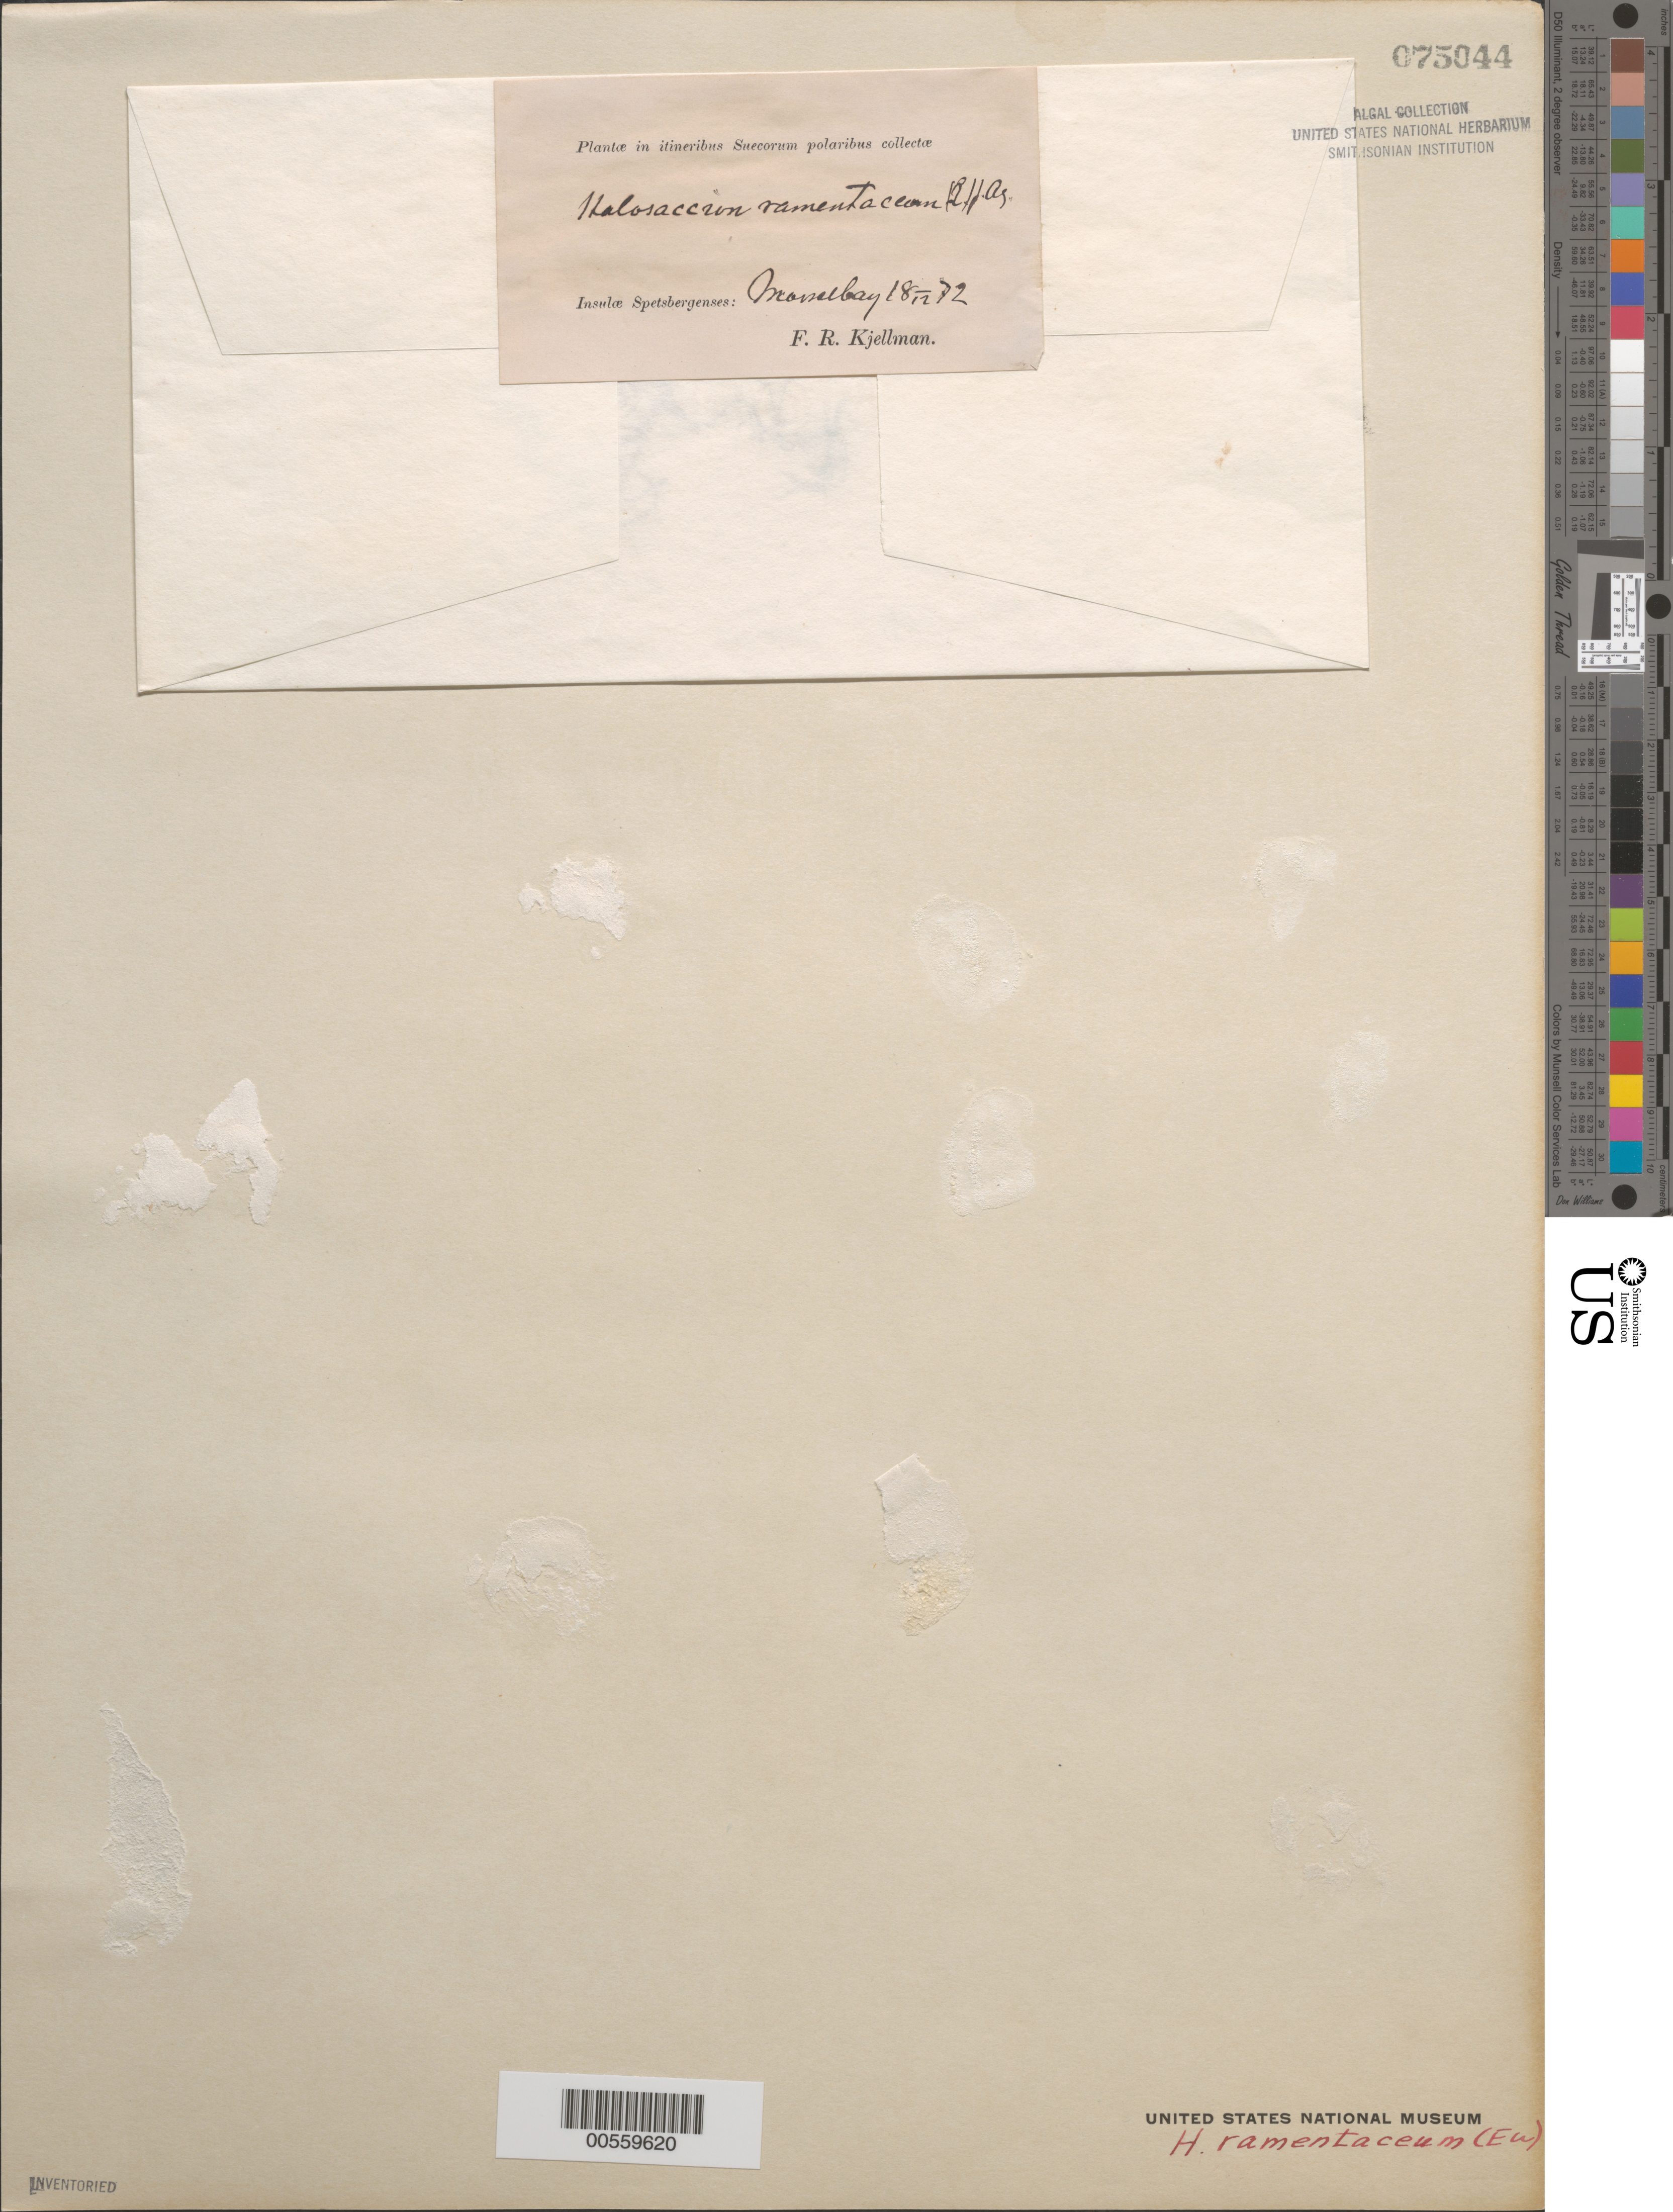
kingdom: Plantae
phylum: Rhodophyta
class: Florideophyceae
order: Palmariales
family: Palmariaceae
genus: Devaleraea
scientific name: Devaleraea ramentacea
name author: (L.) Guiry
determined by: Algae name updating Project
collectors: F. R. Kjellman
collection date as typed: Dec 1872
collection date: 1872-12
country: Norway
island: Spitsbergen (Spetsbergenses)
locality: Mosselbay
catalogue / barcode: US 75044